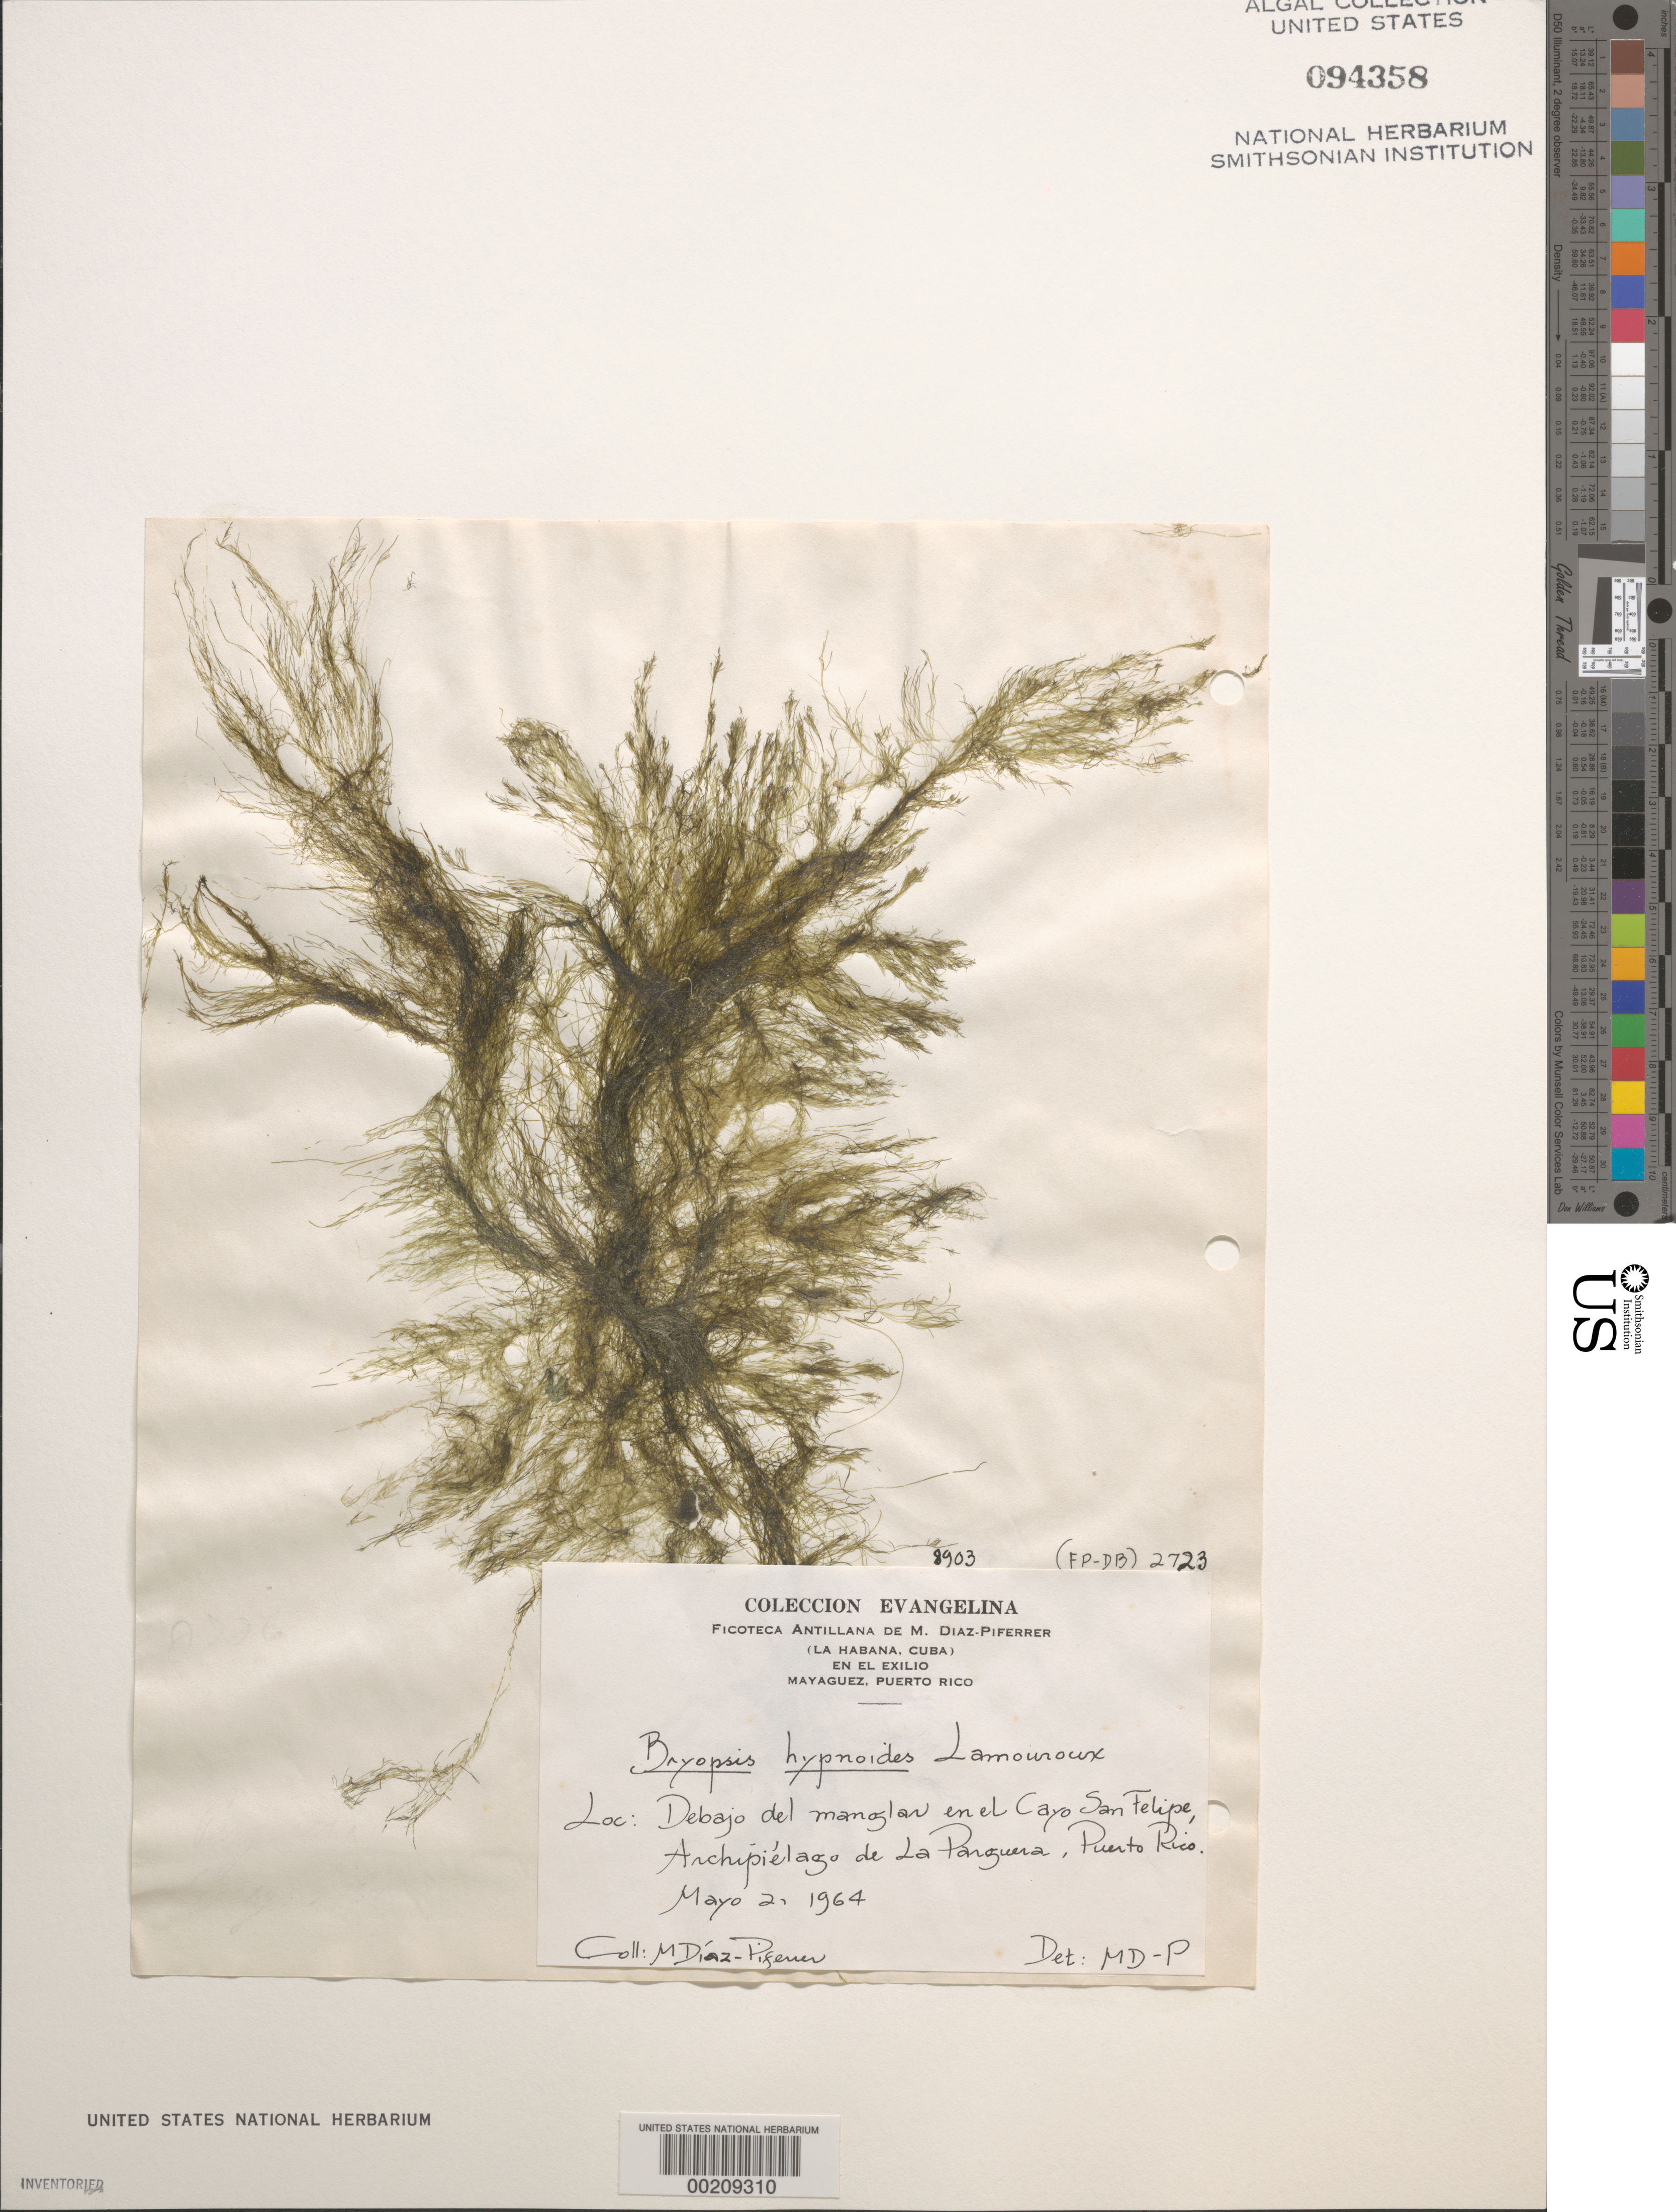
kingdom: Plantae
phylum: Chlorophyta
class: Ulvophyceae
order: Bryopsidales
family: Bryopsidaceae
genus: Bryopsis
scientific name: Bryopsis hypnoides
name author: J.V.Lamouroux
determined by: Diaz-Piferrer, M.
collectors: M. Diaz-Piferrer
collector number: (FP-DB) 2723 & 8903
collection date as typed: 02 May 1964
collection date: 1964-05-02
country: Puerto Rico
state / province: Lajas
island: Cayo San Felipe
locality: La Parguera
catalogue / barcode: US 94358